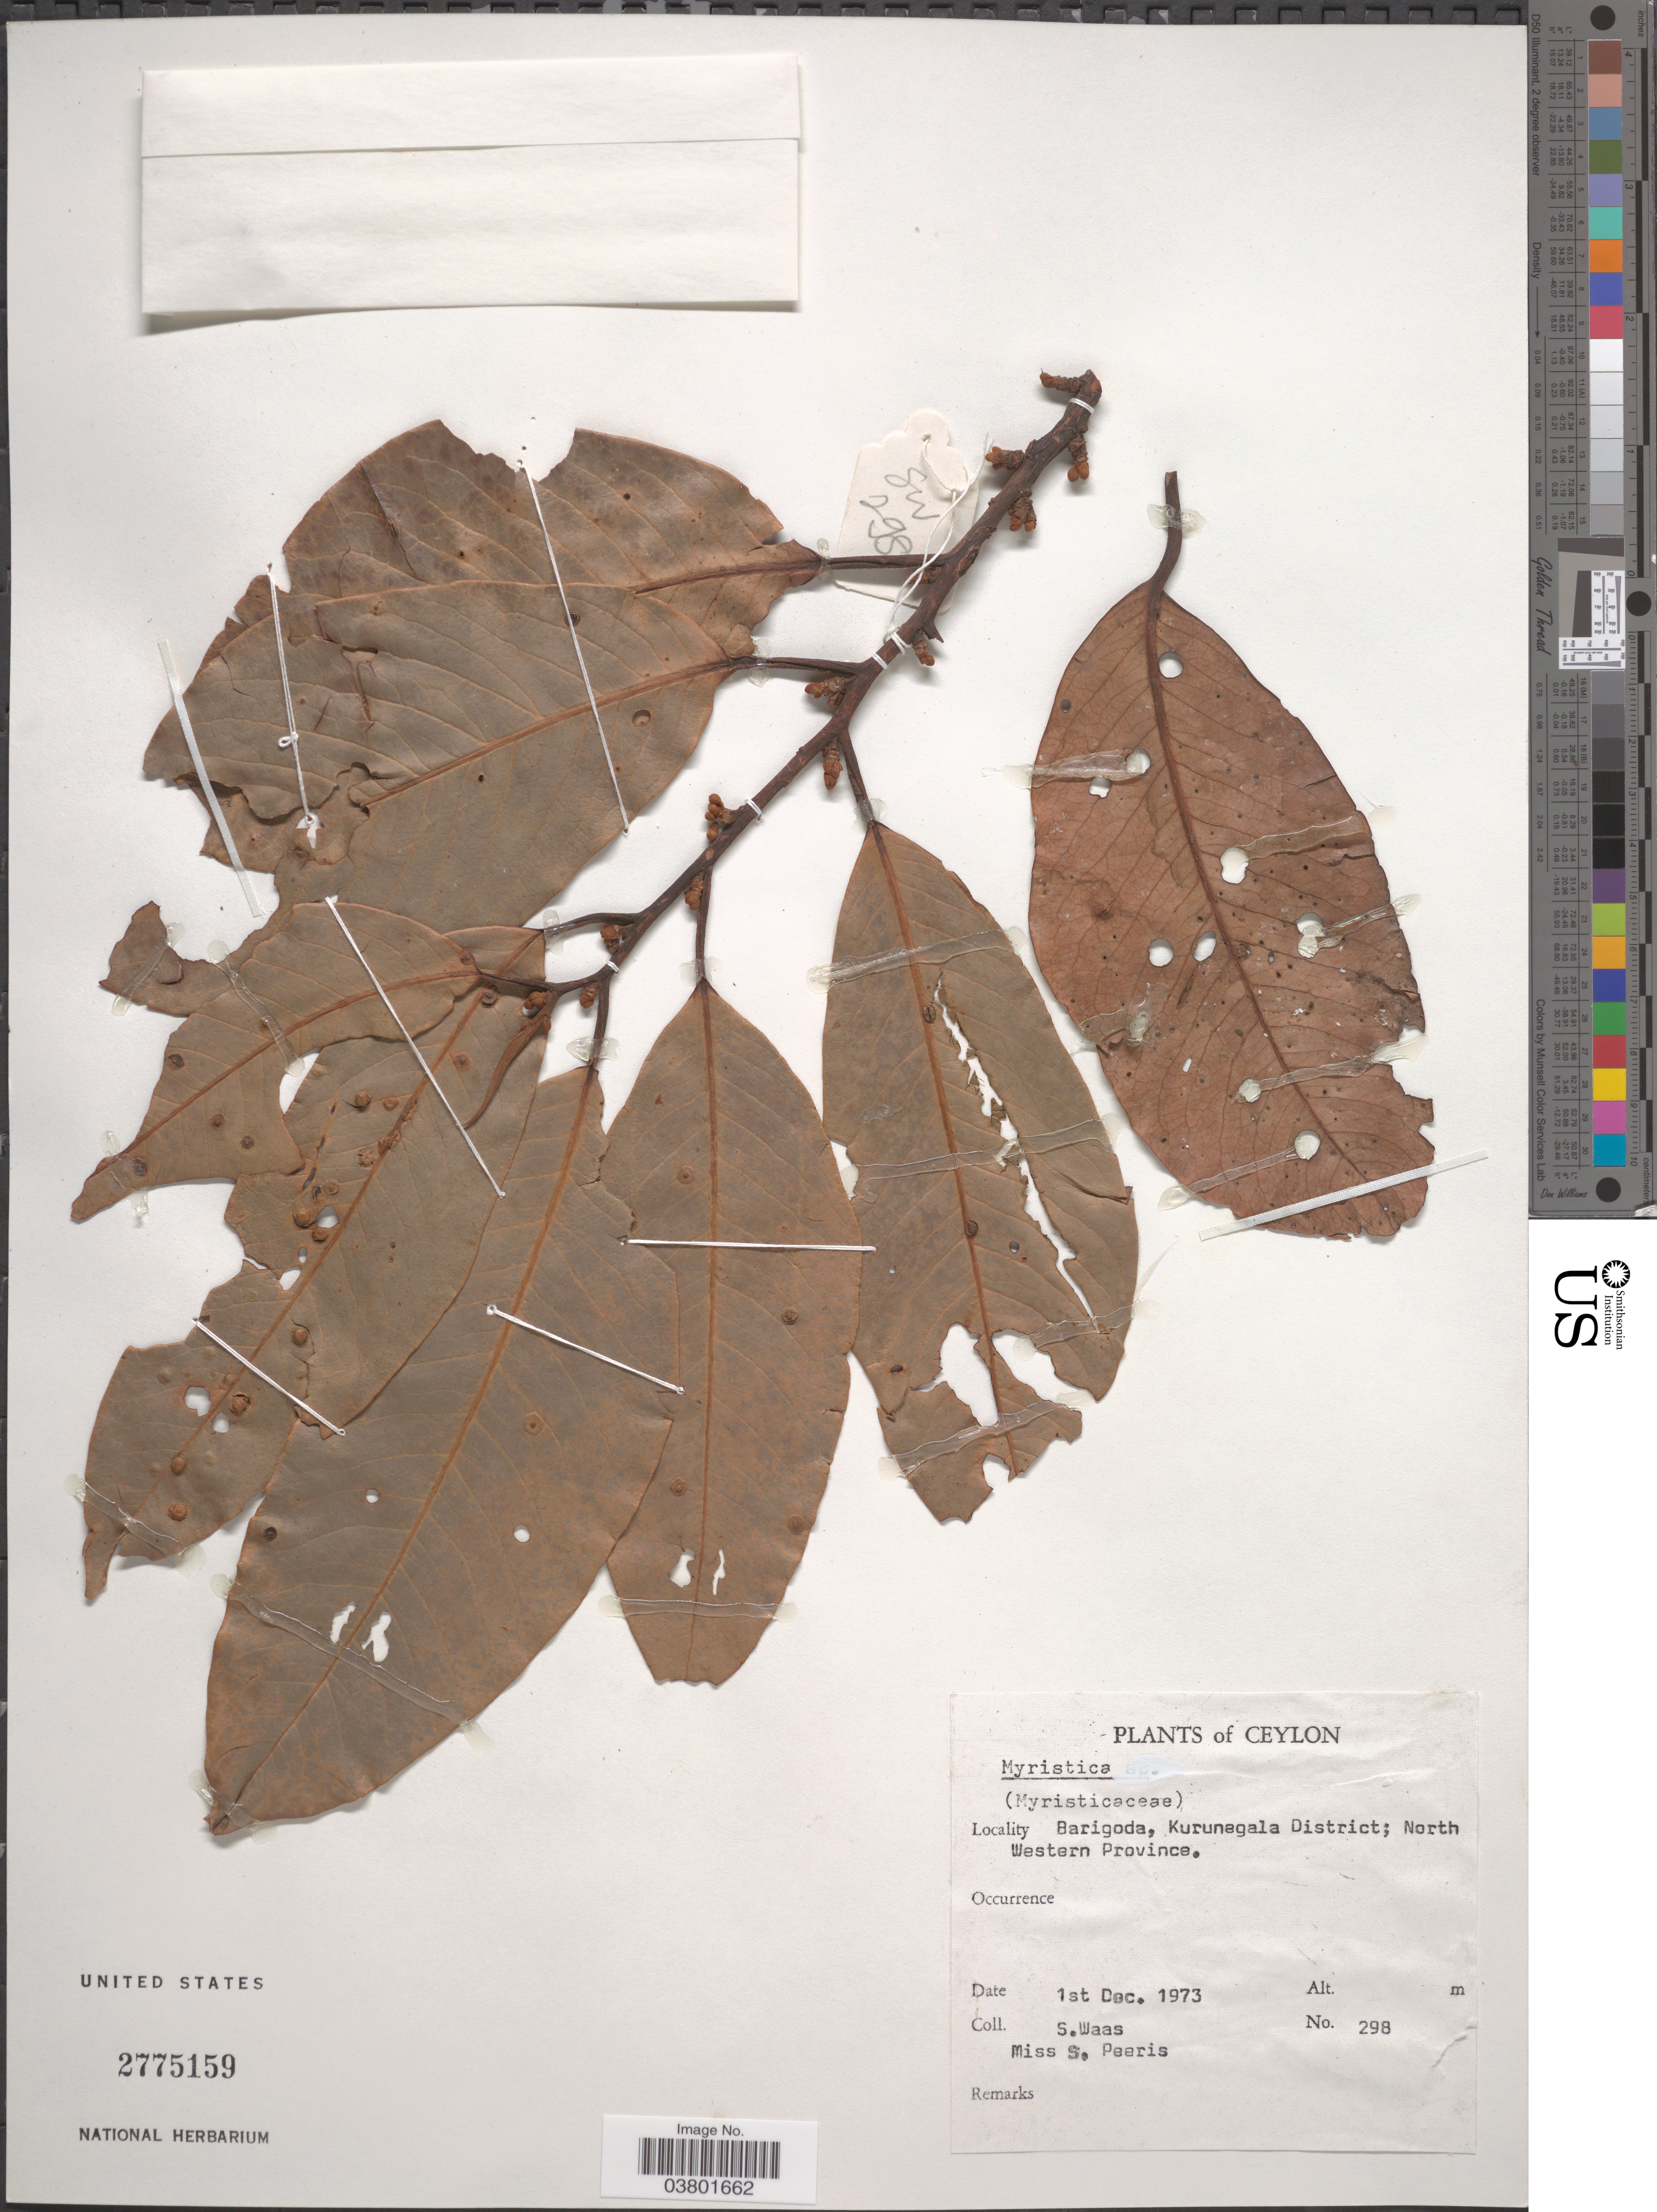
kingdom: Plantae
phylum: Tracheophyta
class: Magnoliopsida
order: Magnoliales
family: Myristicaceae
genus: Myristica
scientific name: Myristica sp.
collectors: S. Waas & S. Peeris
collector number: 298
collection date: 1973-12-01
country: Sri Lanka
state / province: North Western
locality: Ceylon. Barigoda, Kurunegala District.j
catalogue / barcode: US 2775159